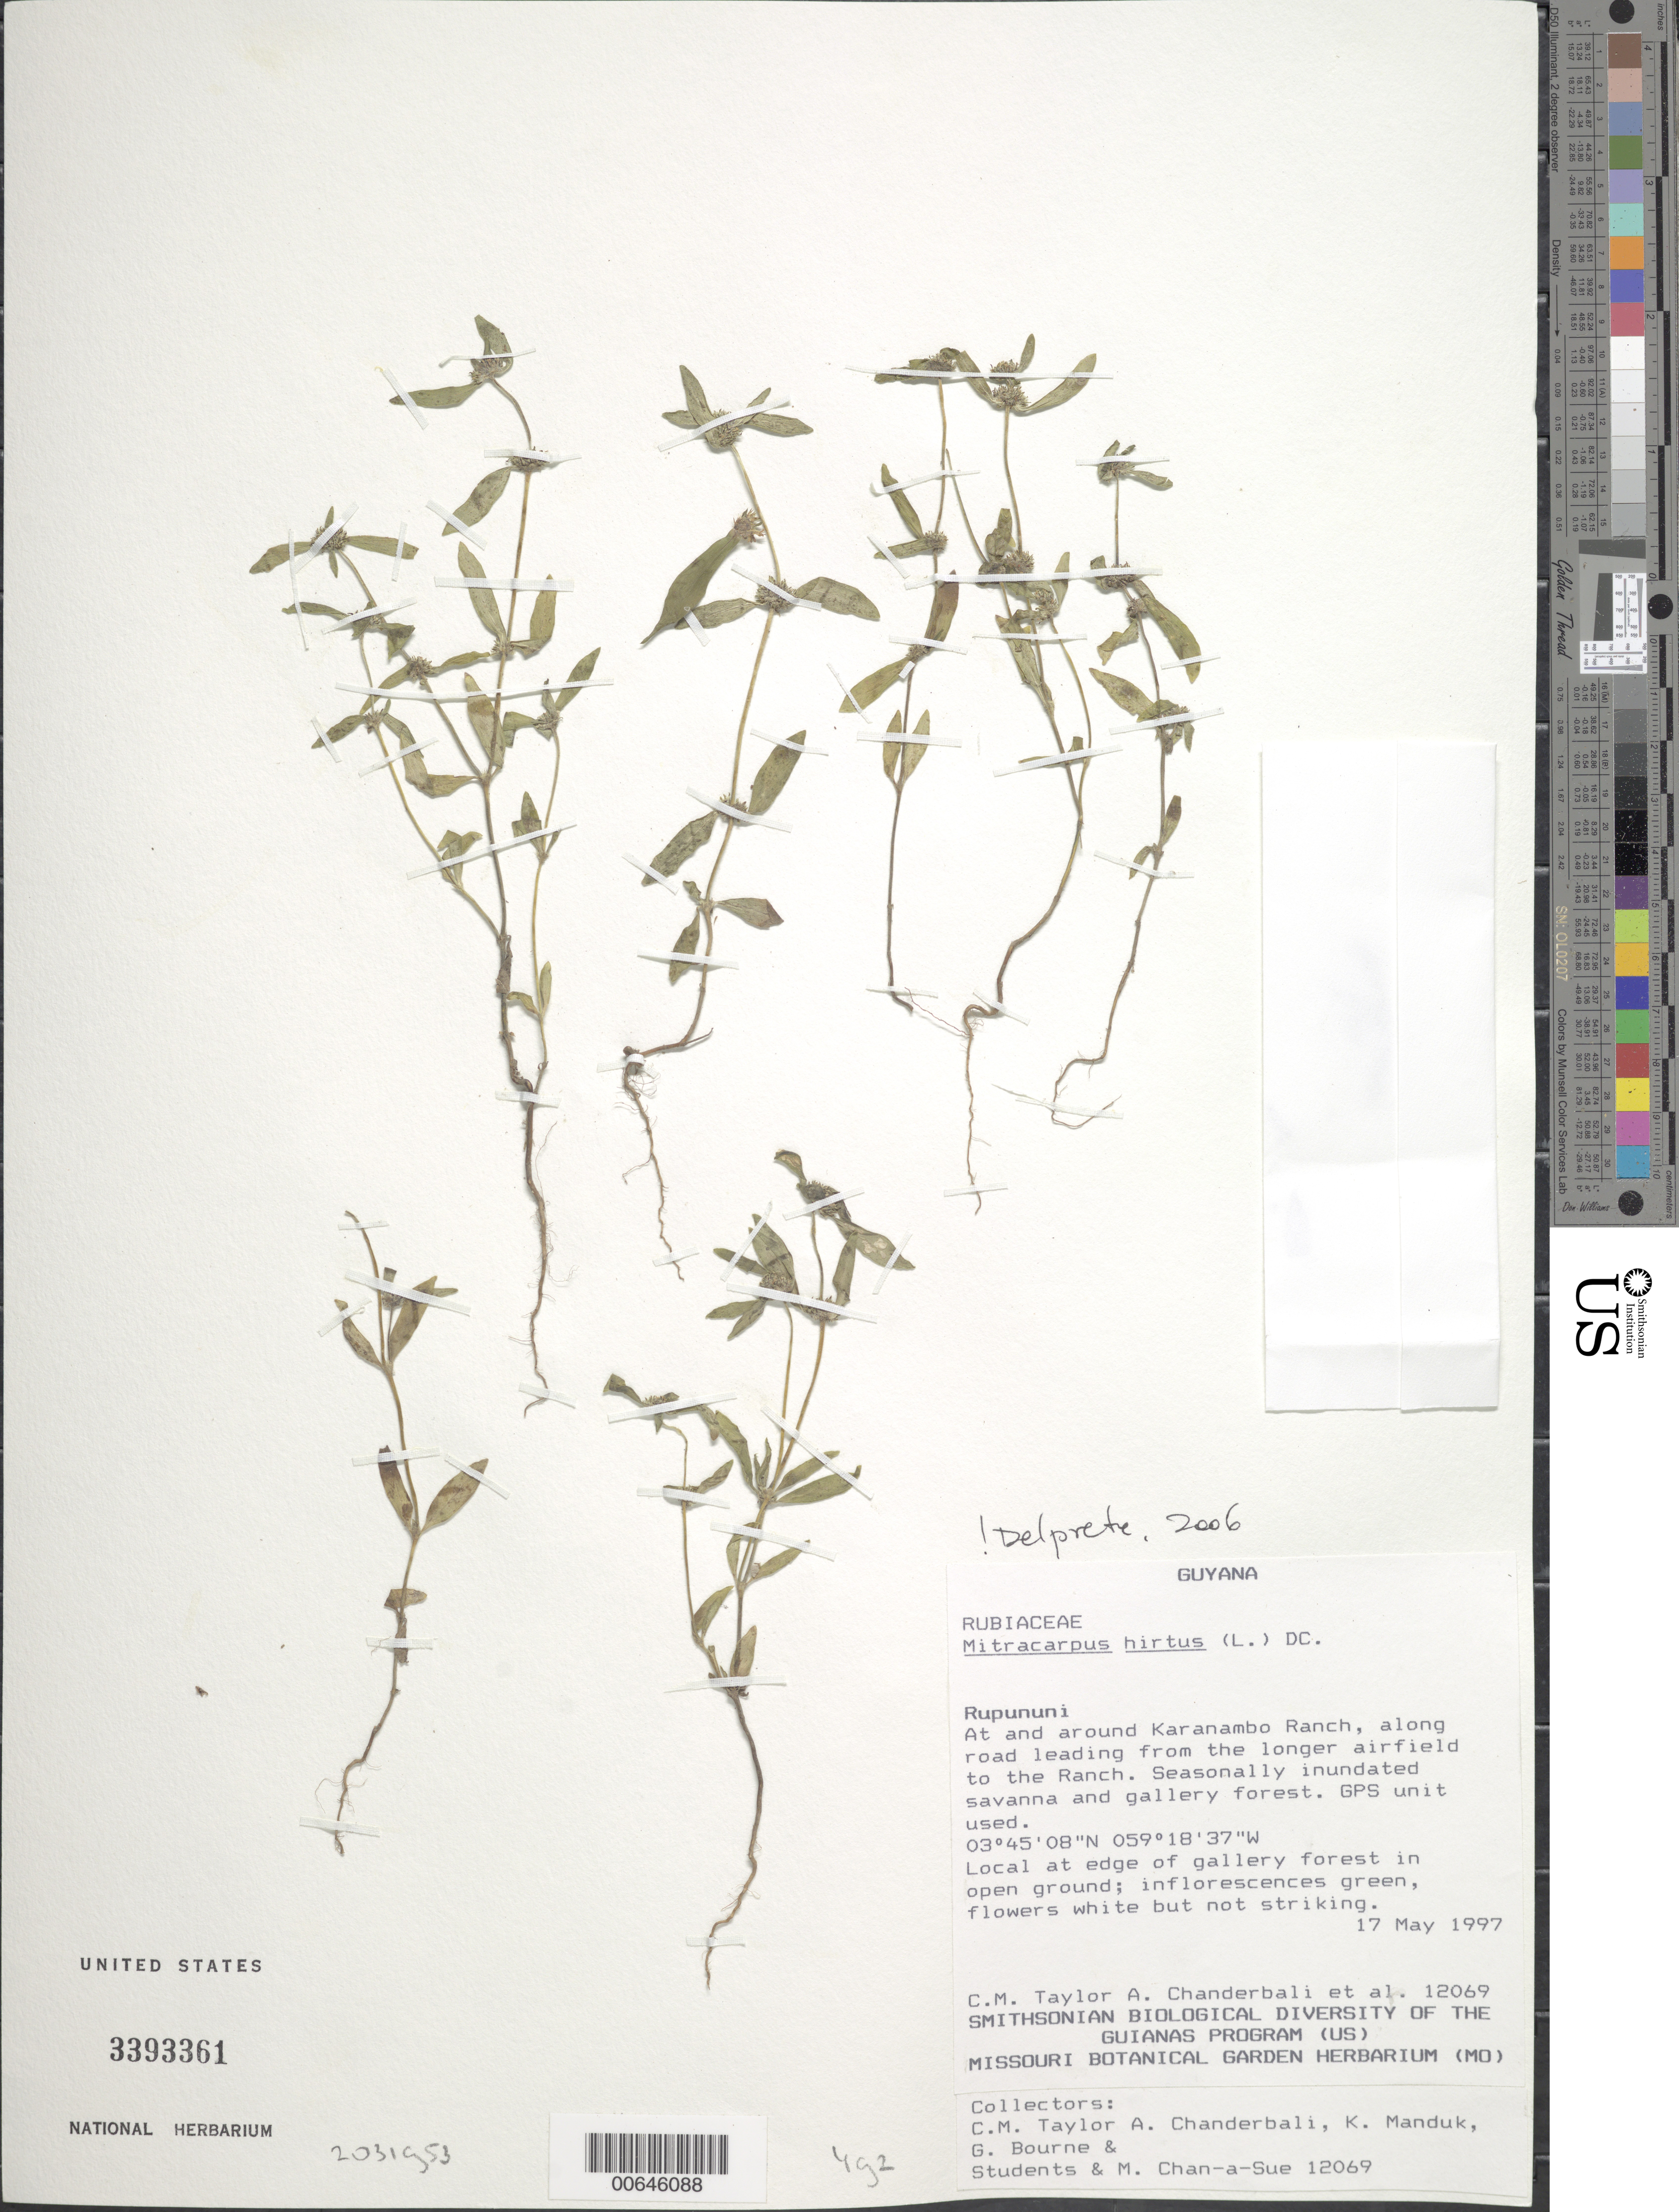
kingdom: Plantae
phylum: Tracheophyta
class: Magnoliopsida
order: Gentianales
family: Rubiaceae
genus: Mitracarpus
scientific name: Mitracarpus hirtus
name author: (L.) DC.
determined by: Delprete, P. G., Herb. de Guyane Cay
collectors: C. M. Taylor, A. S. Chanderbali, K. Manduk, A. Bourne & M. Chan-a-Sue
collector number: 12069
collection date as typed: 17 May 1997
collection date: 1997-05-17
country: Guyana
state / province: U. Takutu-U. Essequibo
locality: Karanambo Ranch, along road leading from airfield to ranch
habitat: Seasonally inundated savanna & gallery forest. At edge of gallery forest in open ground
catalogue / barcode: US 3393361